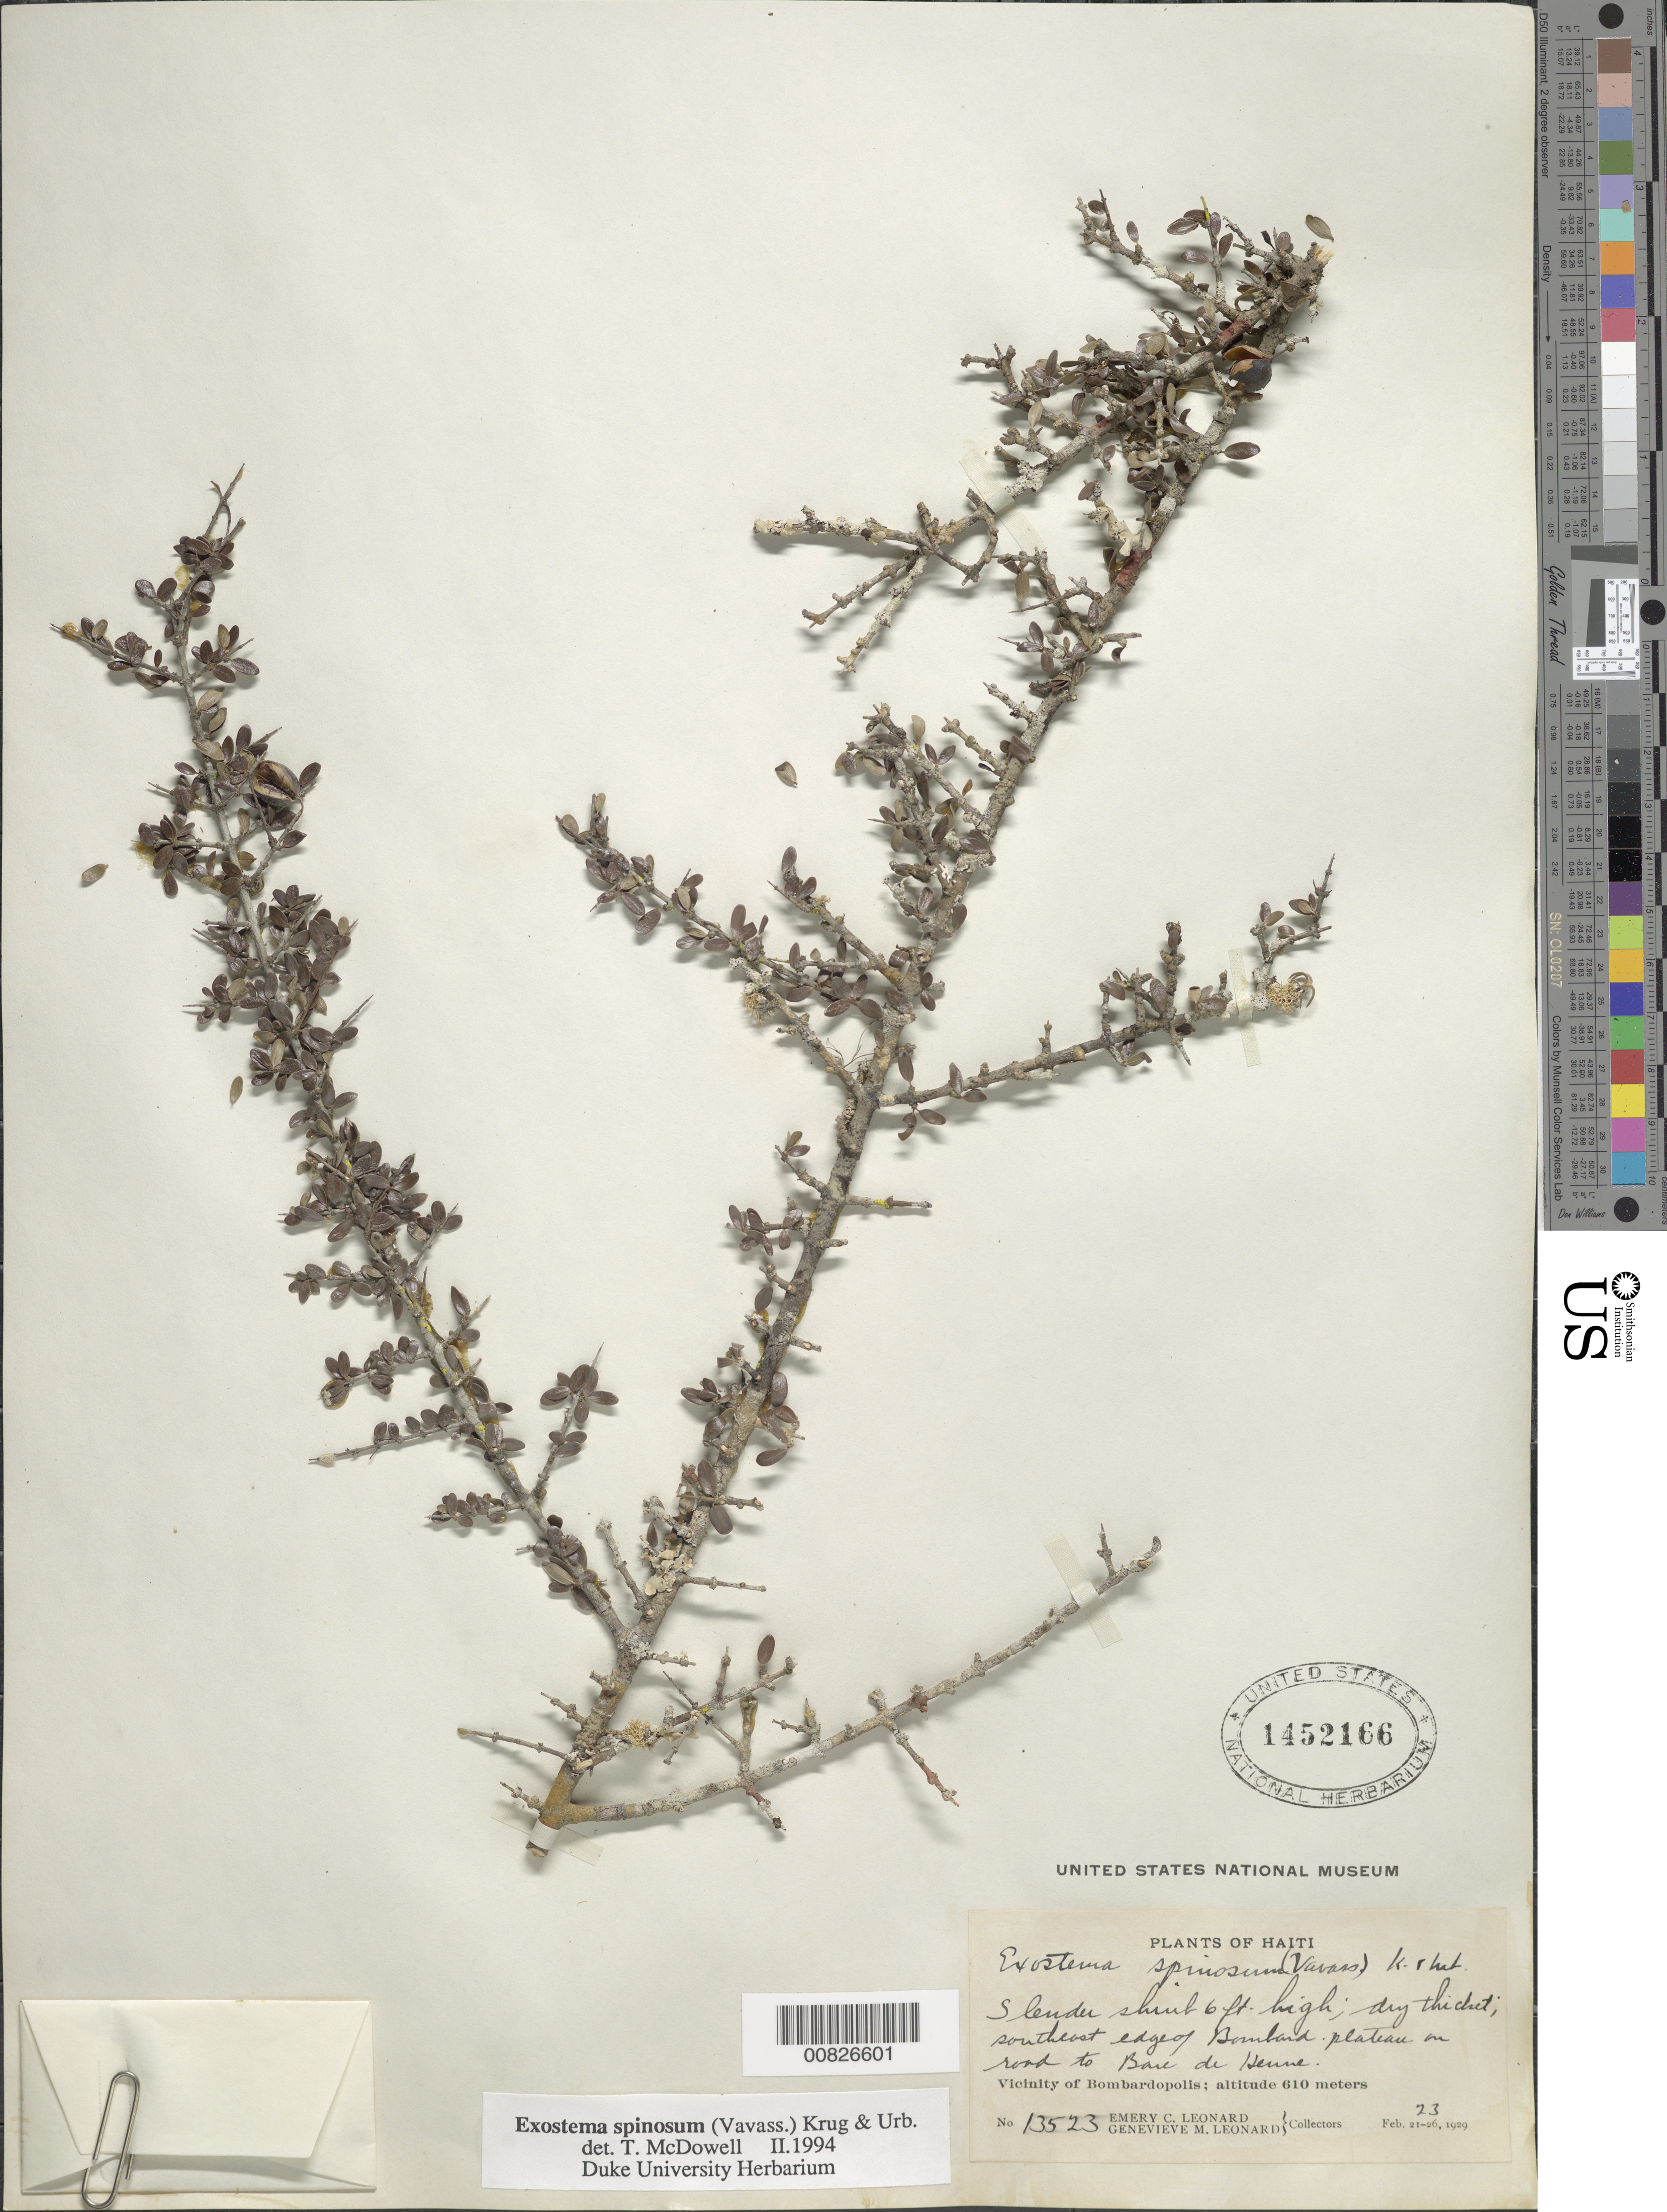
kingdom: Plantae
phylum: Tracheophyta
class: Magnoliopsida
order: Gentianales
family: Rubiaceae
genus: Exostema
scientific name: Exostema spinosum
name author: (Vavass.) Krug & Urb.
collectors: E. C. Leonard & G. M. Leonard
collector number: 13523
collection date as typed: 23 Feb 1929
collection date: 1929-02-23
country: Haiti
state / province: Nord-Ouest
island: Hispaniola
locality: Vicinity of Bombardopolis, SE edge of Bombard. Plateau on road to Baie de Herme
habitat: Dry thicket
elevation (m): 610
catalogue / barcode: US 1452166